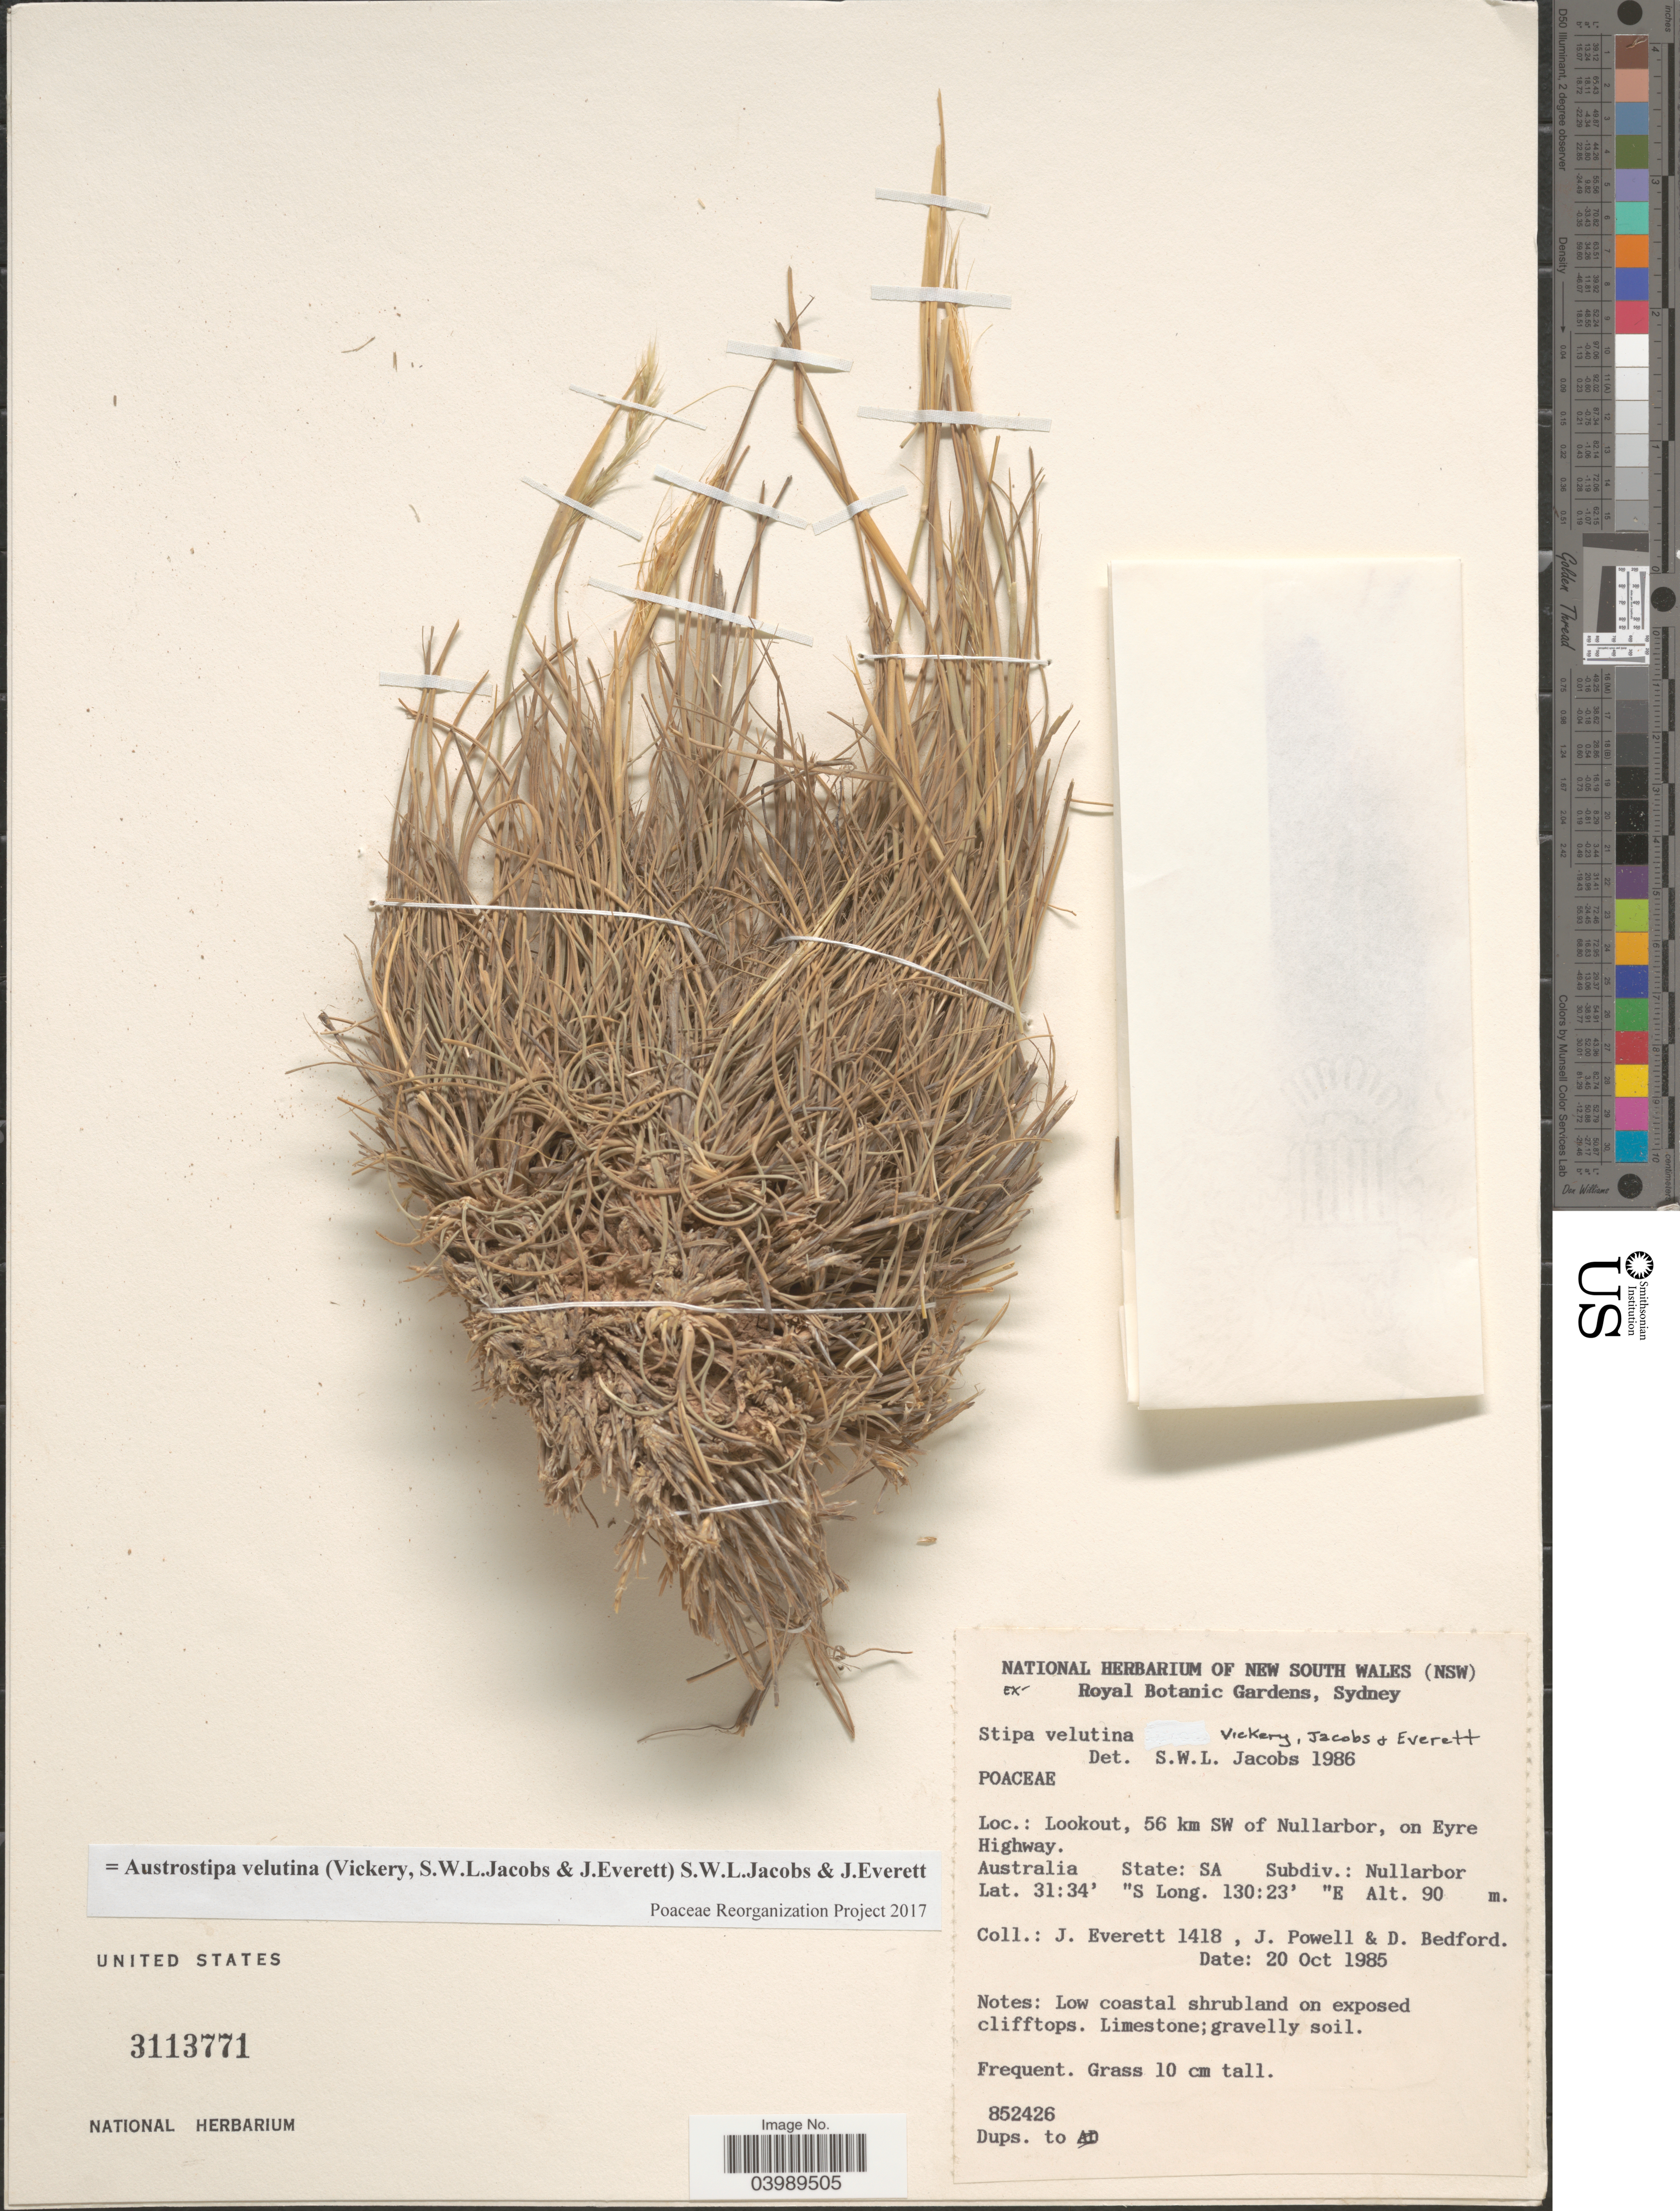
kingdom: Plantae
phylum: Tracheophyta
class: Liliopsida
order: Poales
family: Poaceae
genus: Austrostipa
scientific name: Austrostipa velutina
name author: (Vickery et al.) S.W.L. Jacobs & J. Everett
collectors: J. Everett, J. Powell & D. Bedford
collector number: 1418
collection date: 1985-10-20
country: Australia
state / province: South Australia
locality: Lookout, 56 km SW of Nullardor, on Eyre Highway. Subdiv.: Nullarbor.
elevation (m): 90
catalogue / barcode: US 3113771